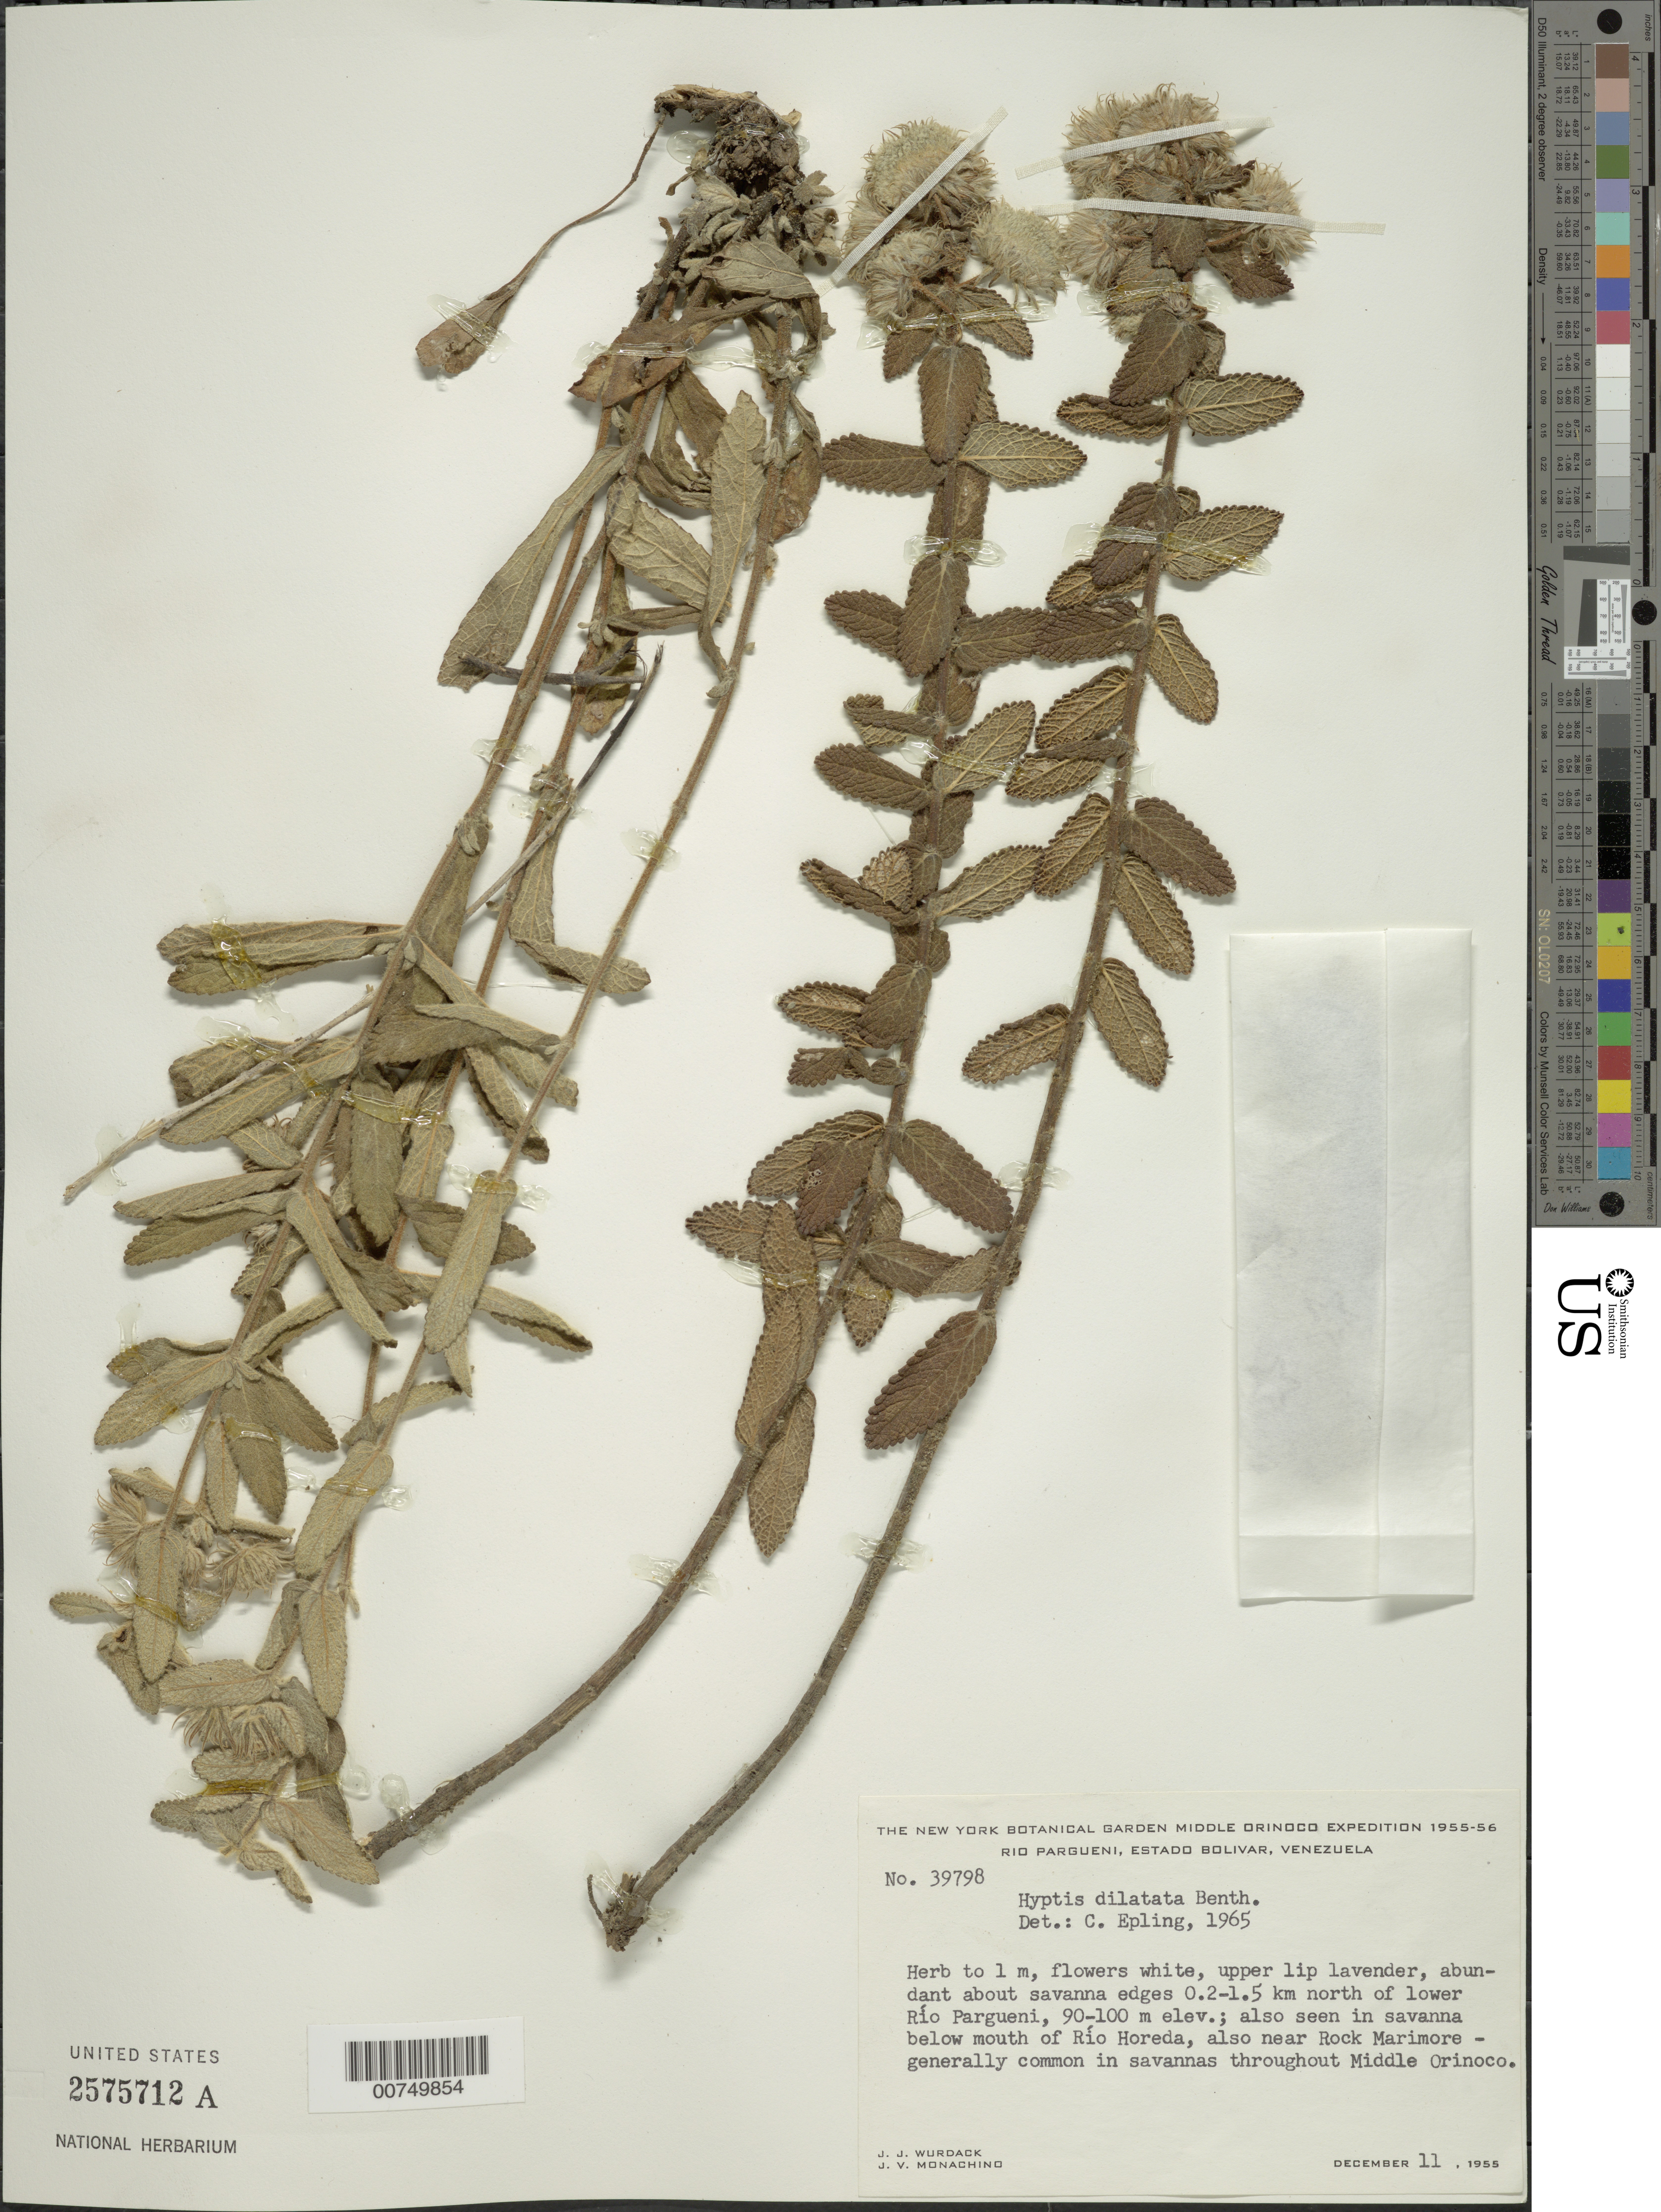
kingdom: Plantae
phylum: Tracheophyta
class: Magnoliopsida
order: Lamiales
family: Lamiaceae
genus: Hyptis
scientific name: Hyptis dilatata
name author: Benth.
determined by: Epling, C. C.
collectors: J. J. Wurdack & J. V. Monachino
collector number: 39798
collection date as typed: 11-Dec-55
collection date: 1955-12-11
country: Venezuela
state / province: Bolívar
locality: Lower Río Pargueni, 0.2-1.5 km north of mouth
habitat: Savanna edges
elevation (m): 90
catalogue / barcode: US 2575712A